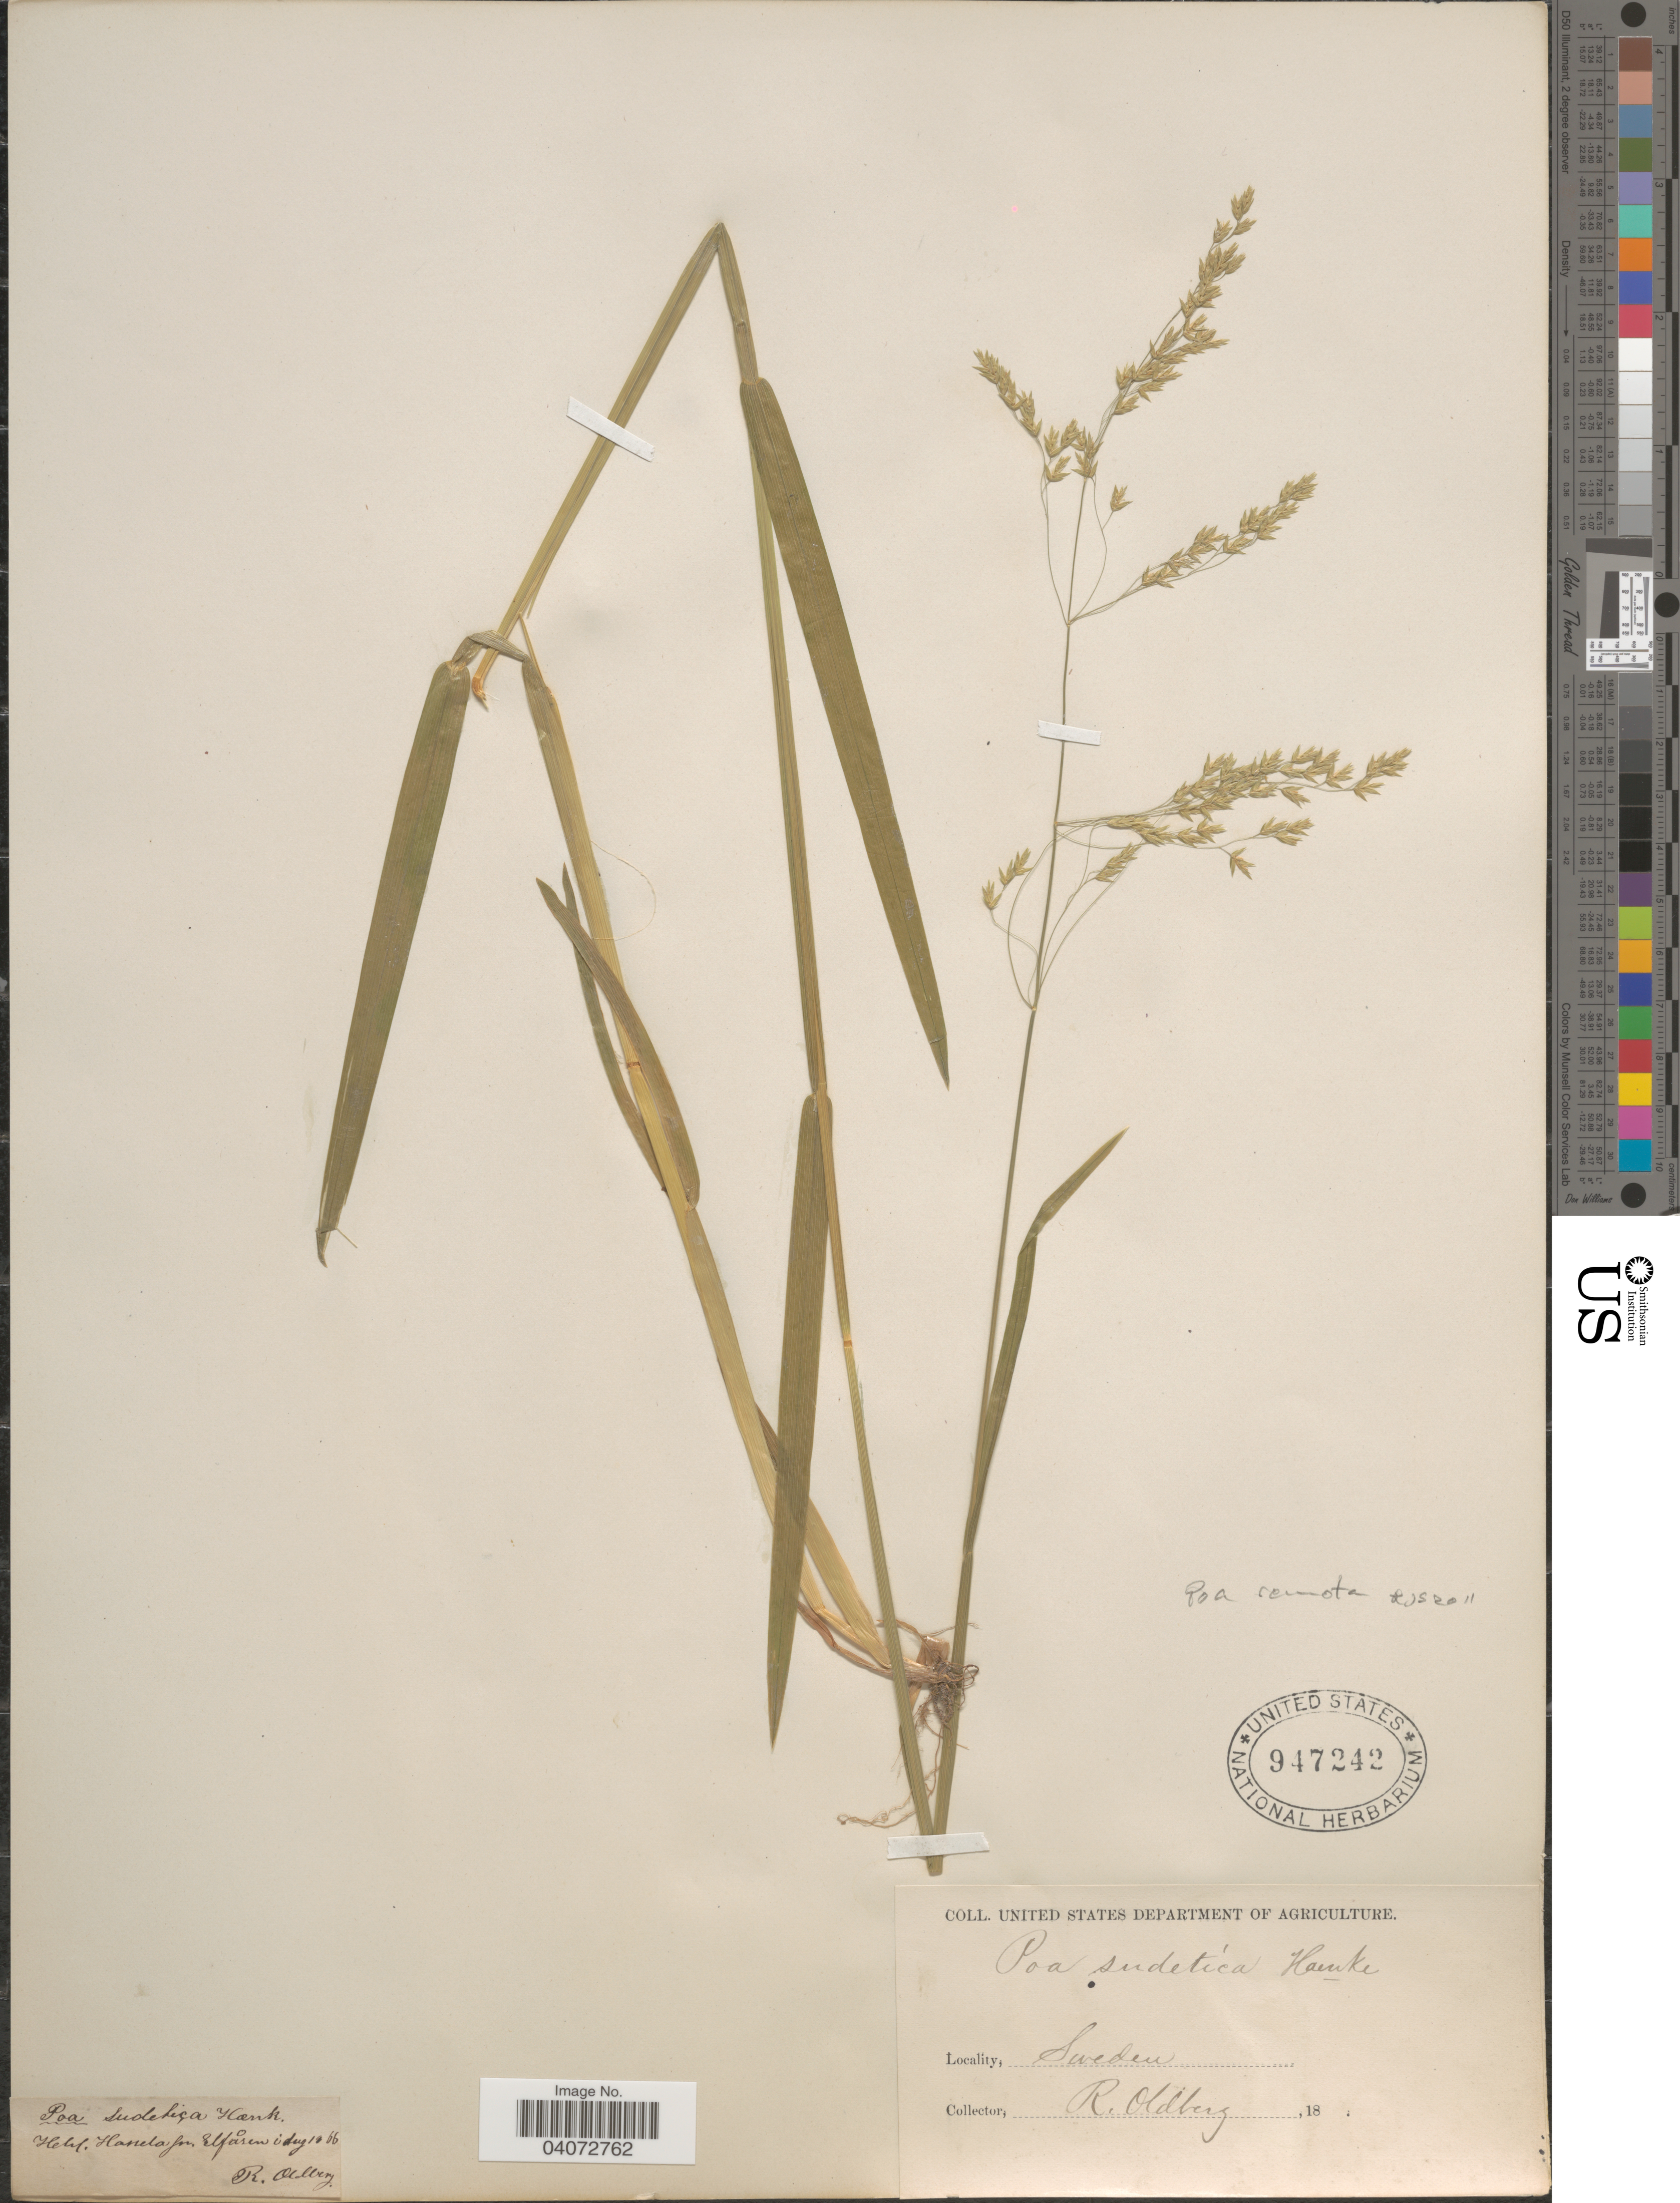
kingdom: Plantae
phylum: Tracheophyta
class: Liliopsida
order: Poales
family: Poaceae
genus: Poa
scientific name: Poa remota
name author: Forselles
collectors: R. Oldberg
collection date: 1866-08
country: Sweden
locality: Hels. Hanela pr. Elfåsen.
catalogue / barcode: US 947242